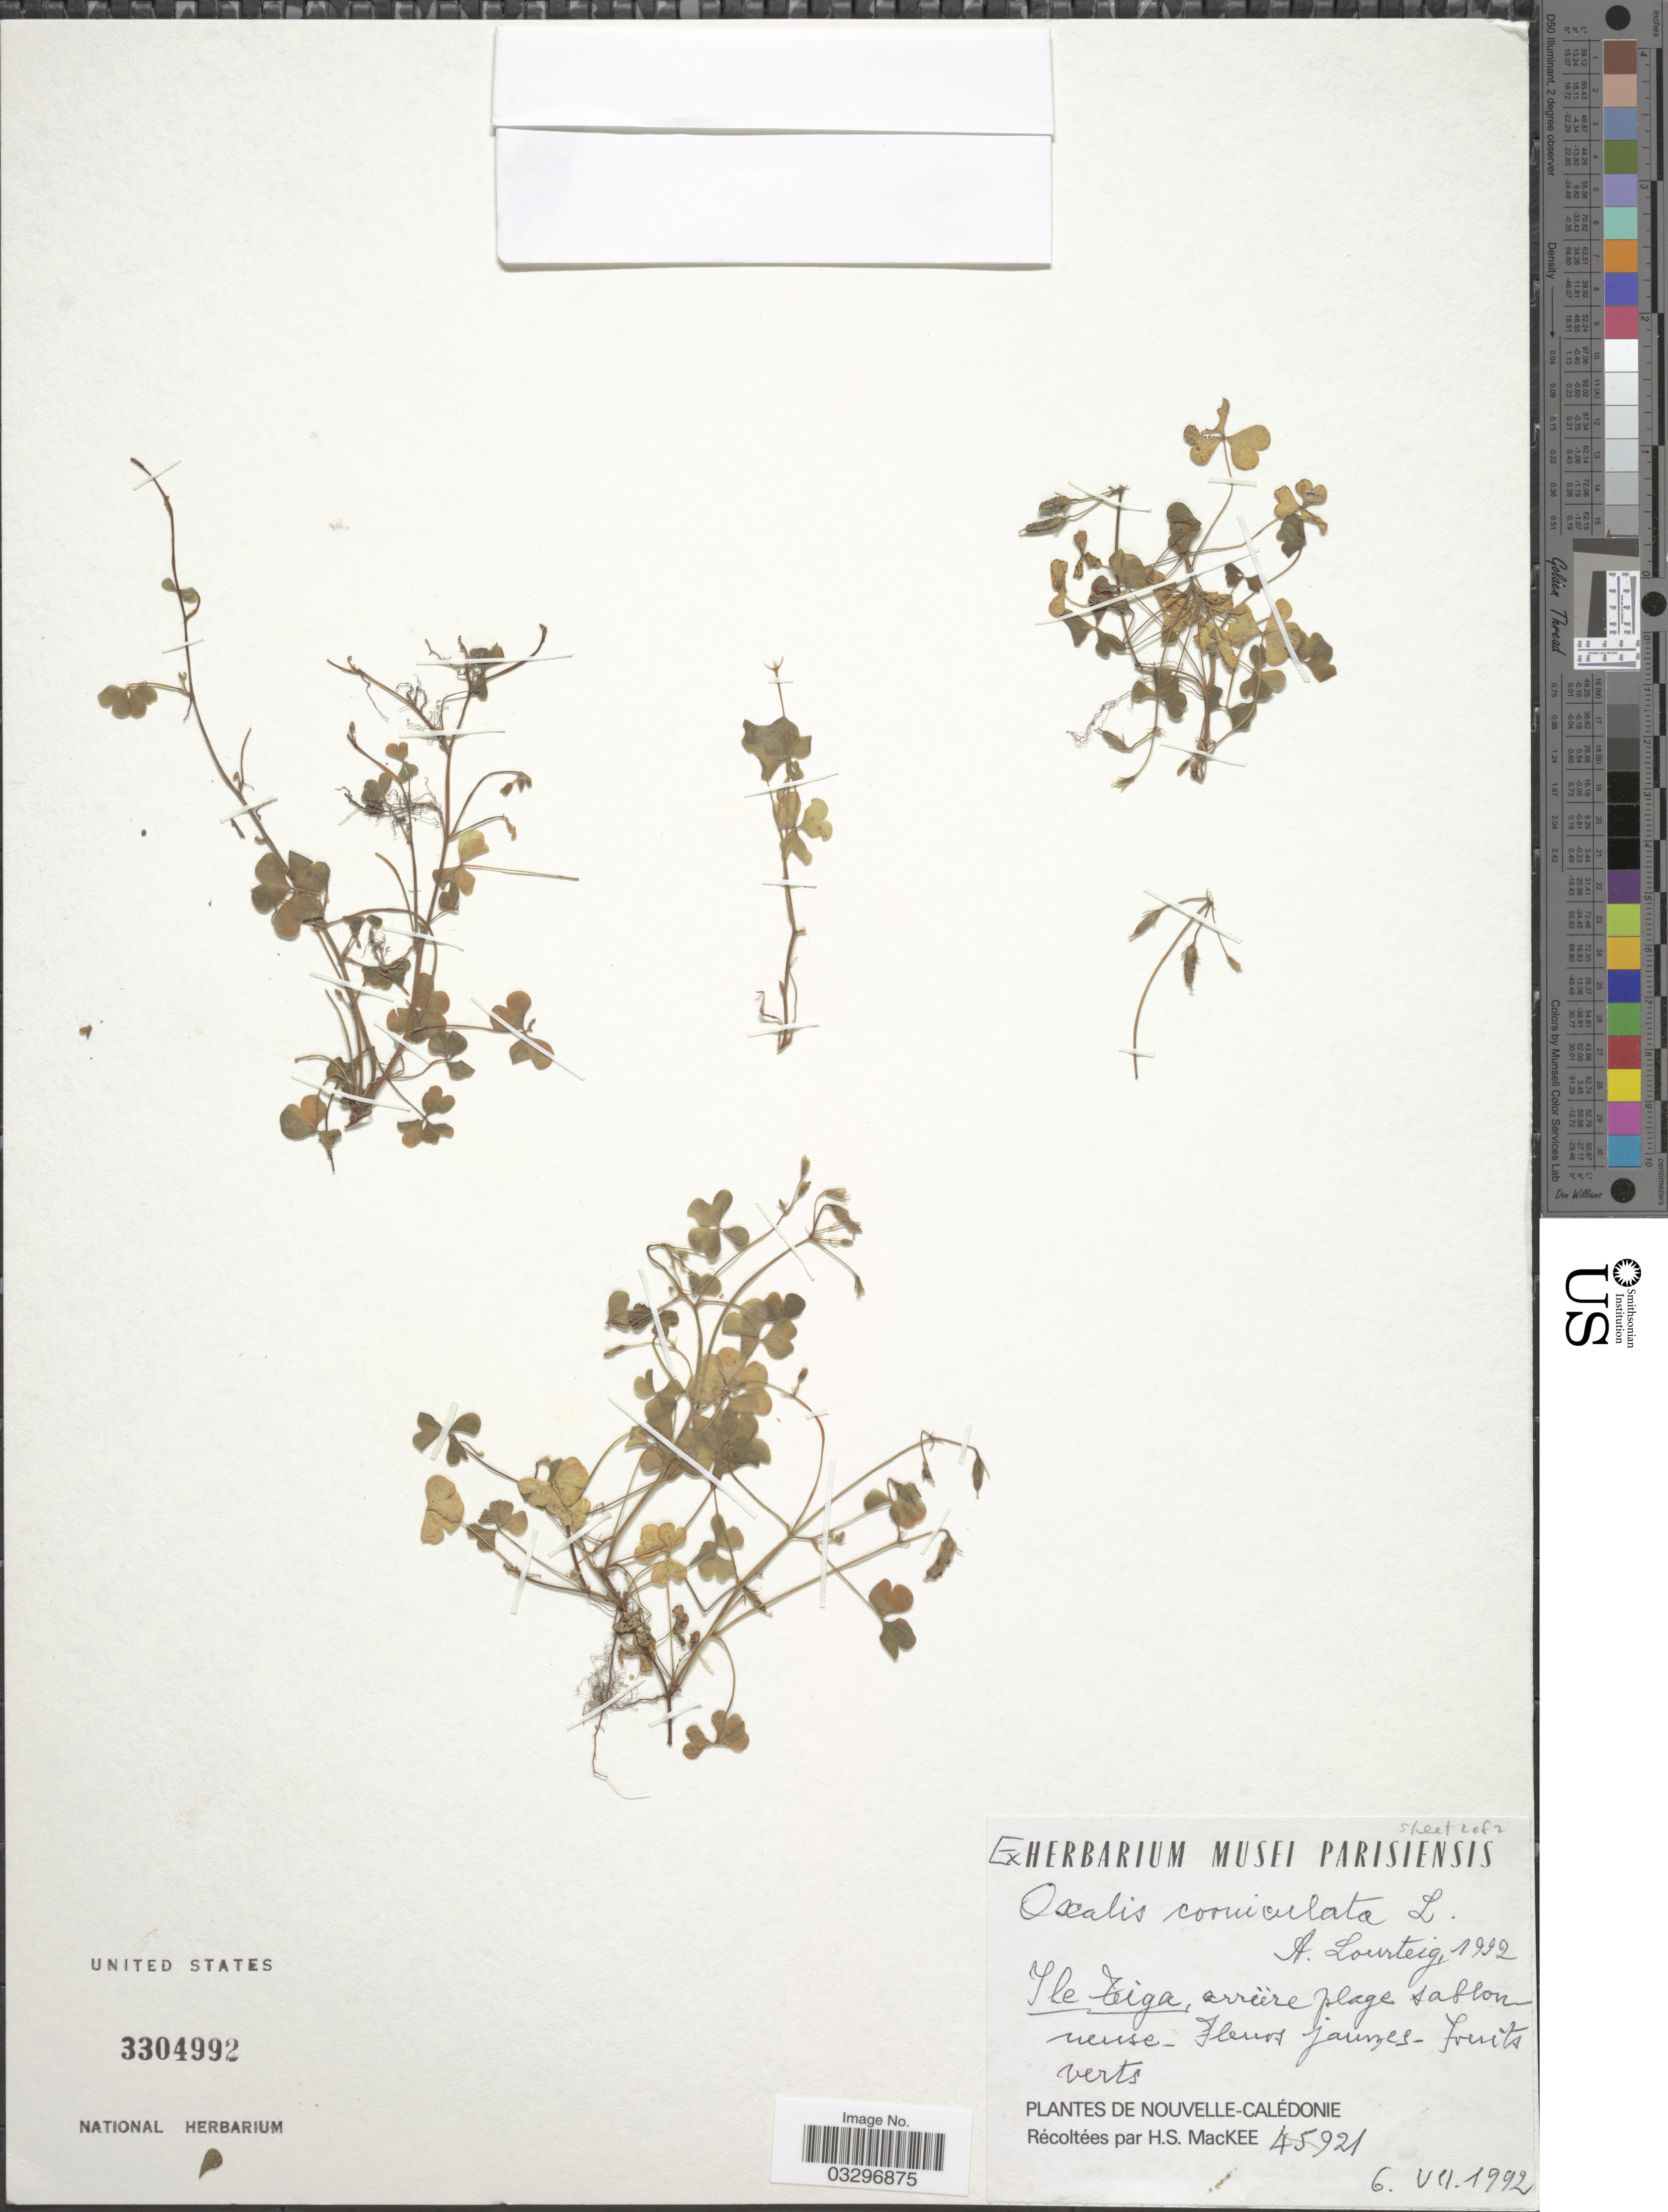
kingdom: Plantae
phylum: Tracheophyta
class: Magnoliopsida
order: Oxalidales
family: Oxalidaceae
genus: Oxalis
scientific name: Oxalis corniculata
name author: L.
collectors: H. S. MacKee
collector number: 45921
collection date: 1992-07-06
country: New Caledonia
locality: Ile Tiga. Nouvelle-Calédonie.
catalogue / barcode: US 3304992